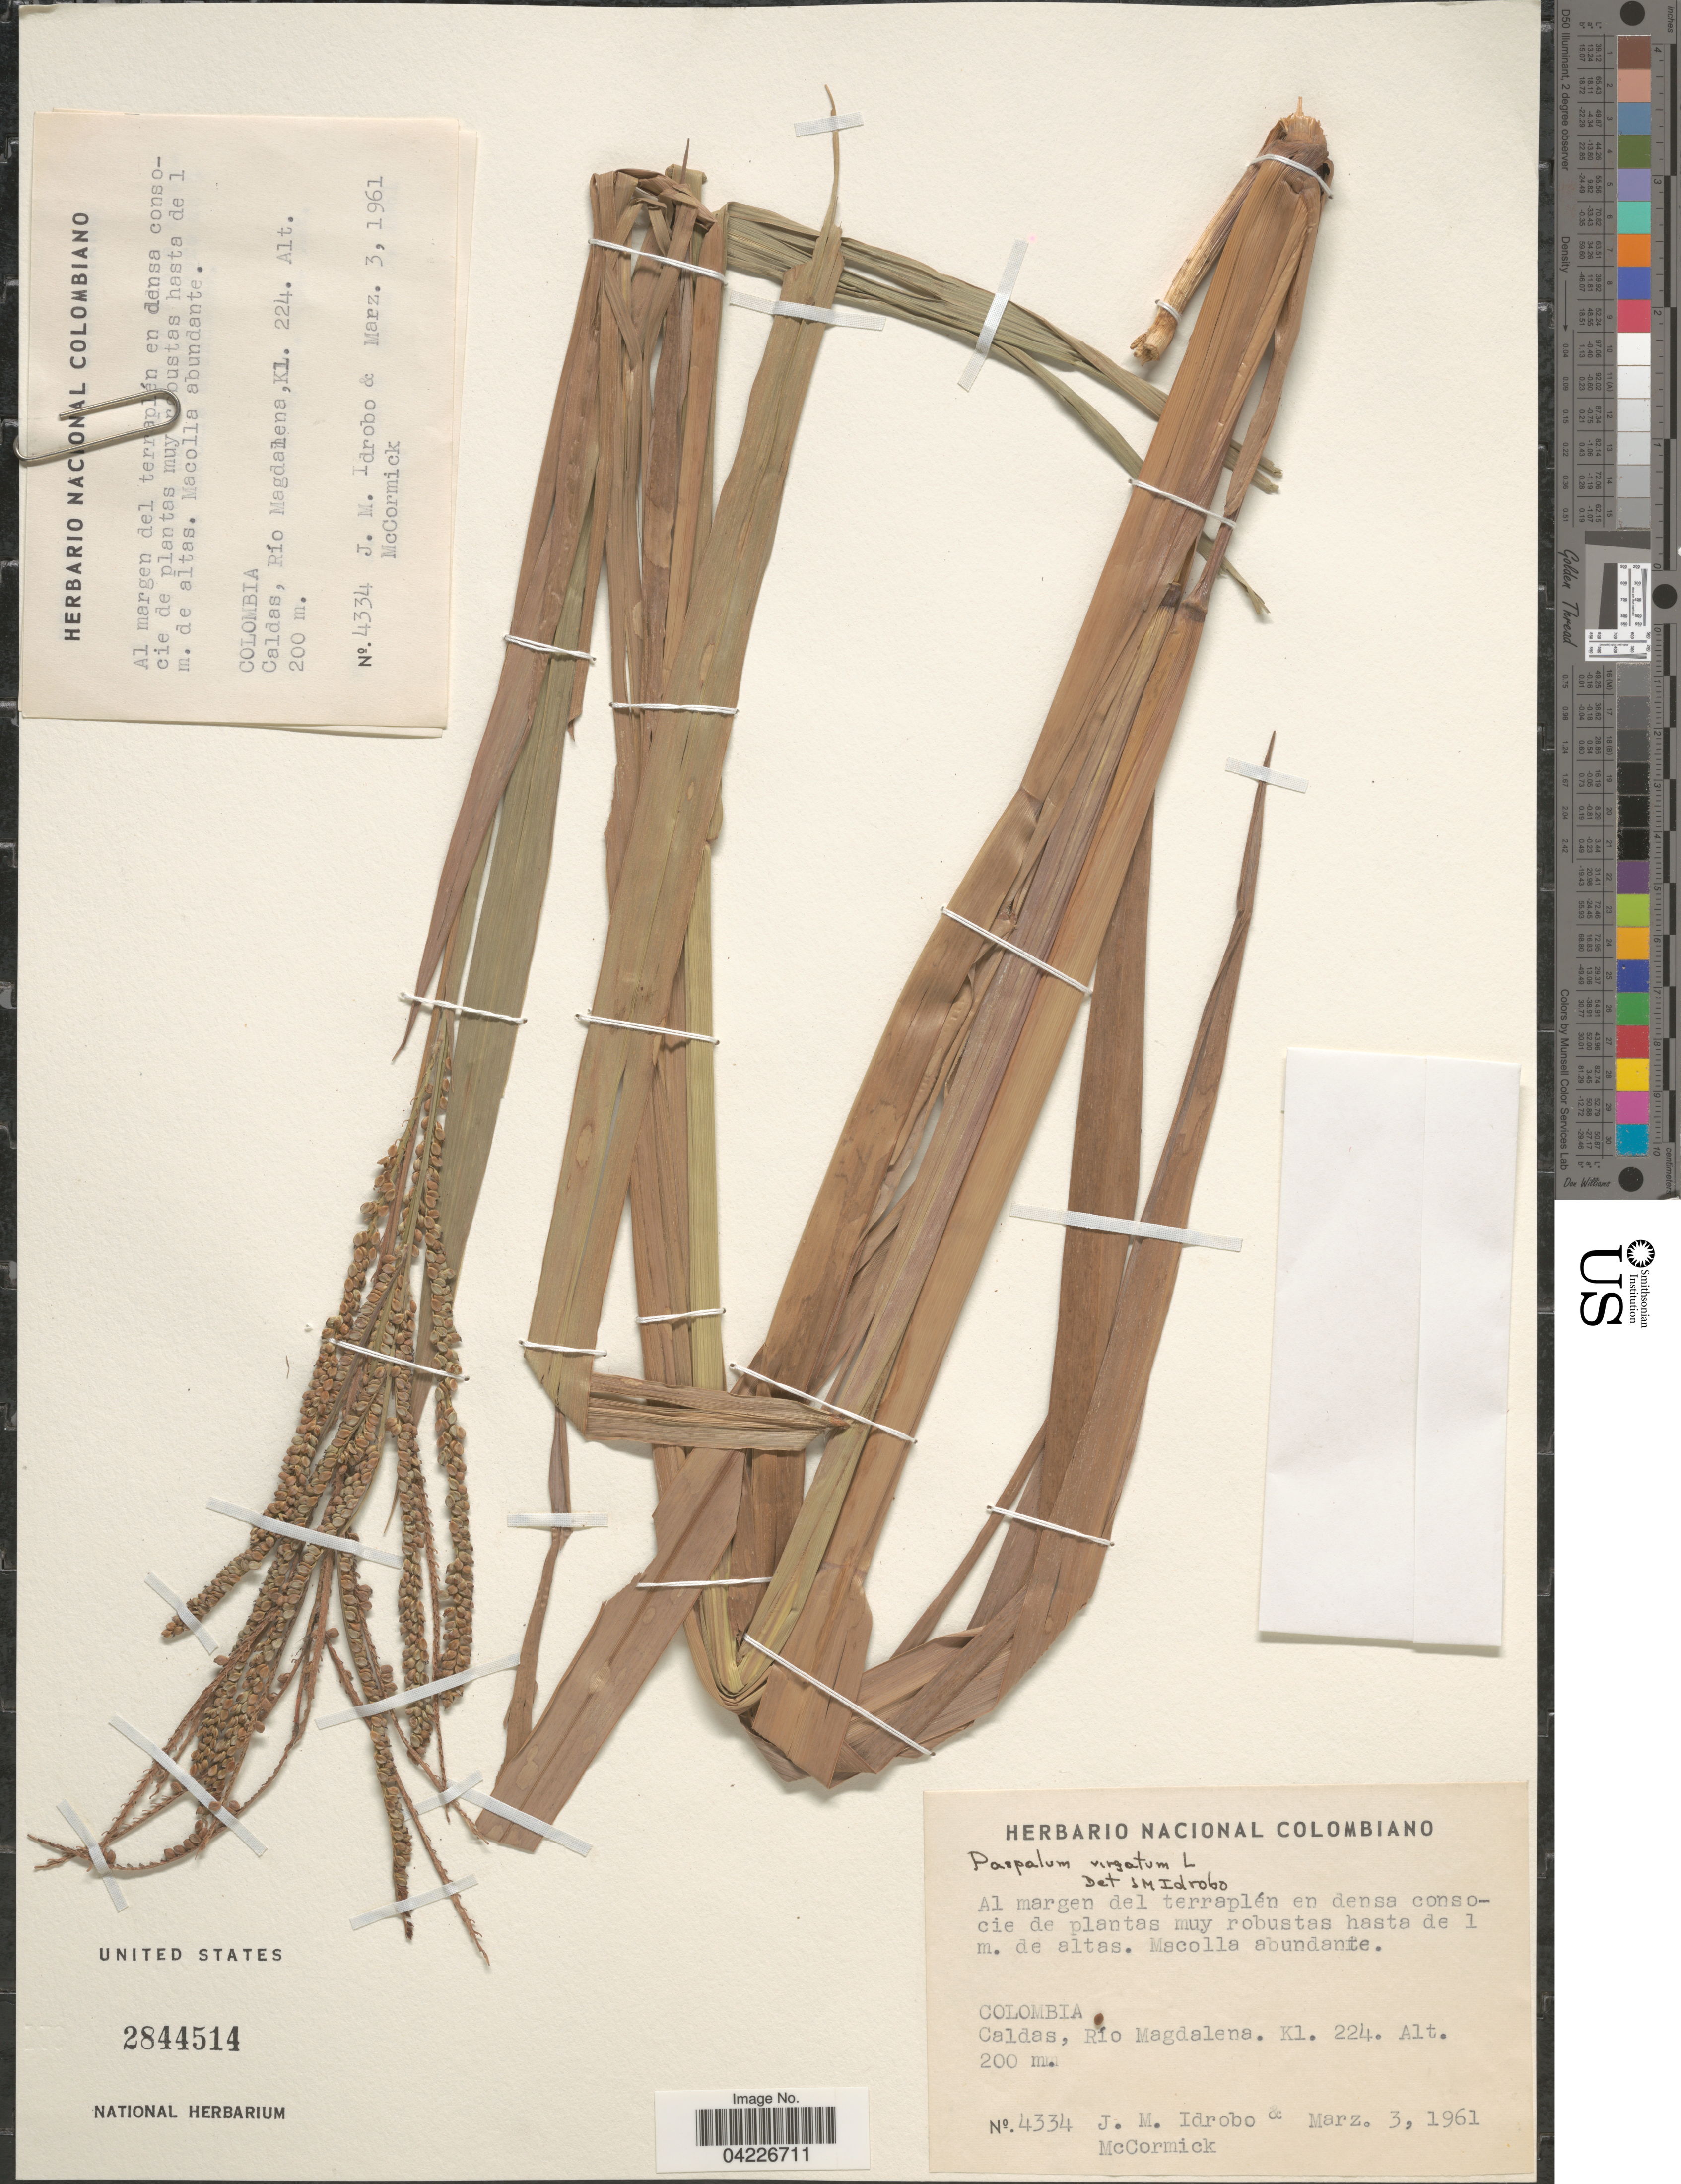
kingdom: Plantae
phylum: Tracheophyta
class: Liliopsida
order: Poales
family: Poaceae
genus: Paspalum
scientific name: Paspalum virgatum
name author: L.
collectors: J. M. Idrobo & -. McCormick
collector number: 4334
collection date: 1961-03-03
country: Colombia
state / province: Caldas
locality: Río Magdalena. Kl. 224.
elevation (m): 200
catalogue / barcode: US 2844514